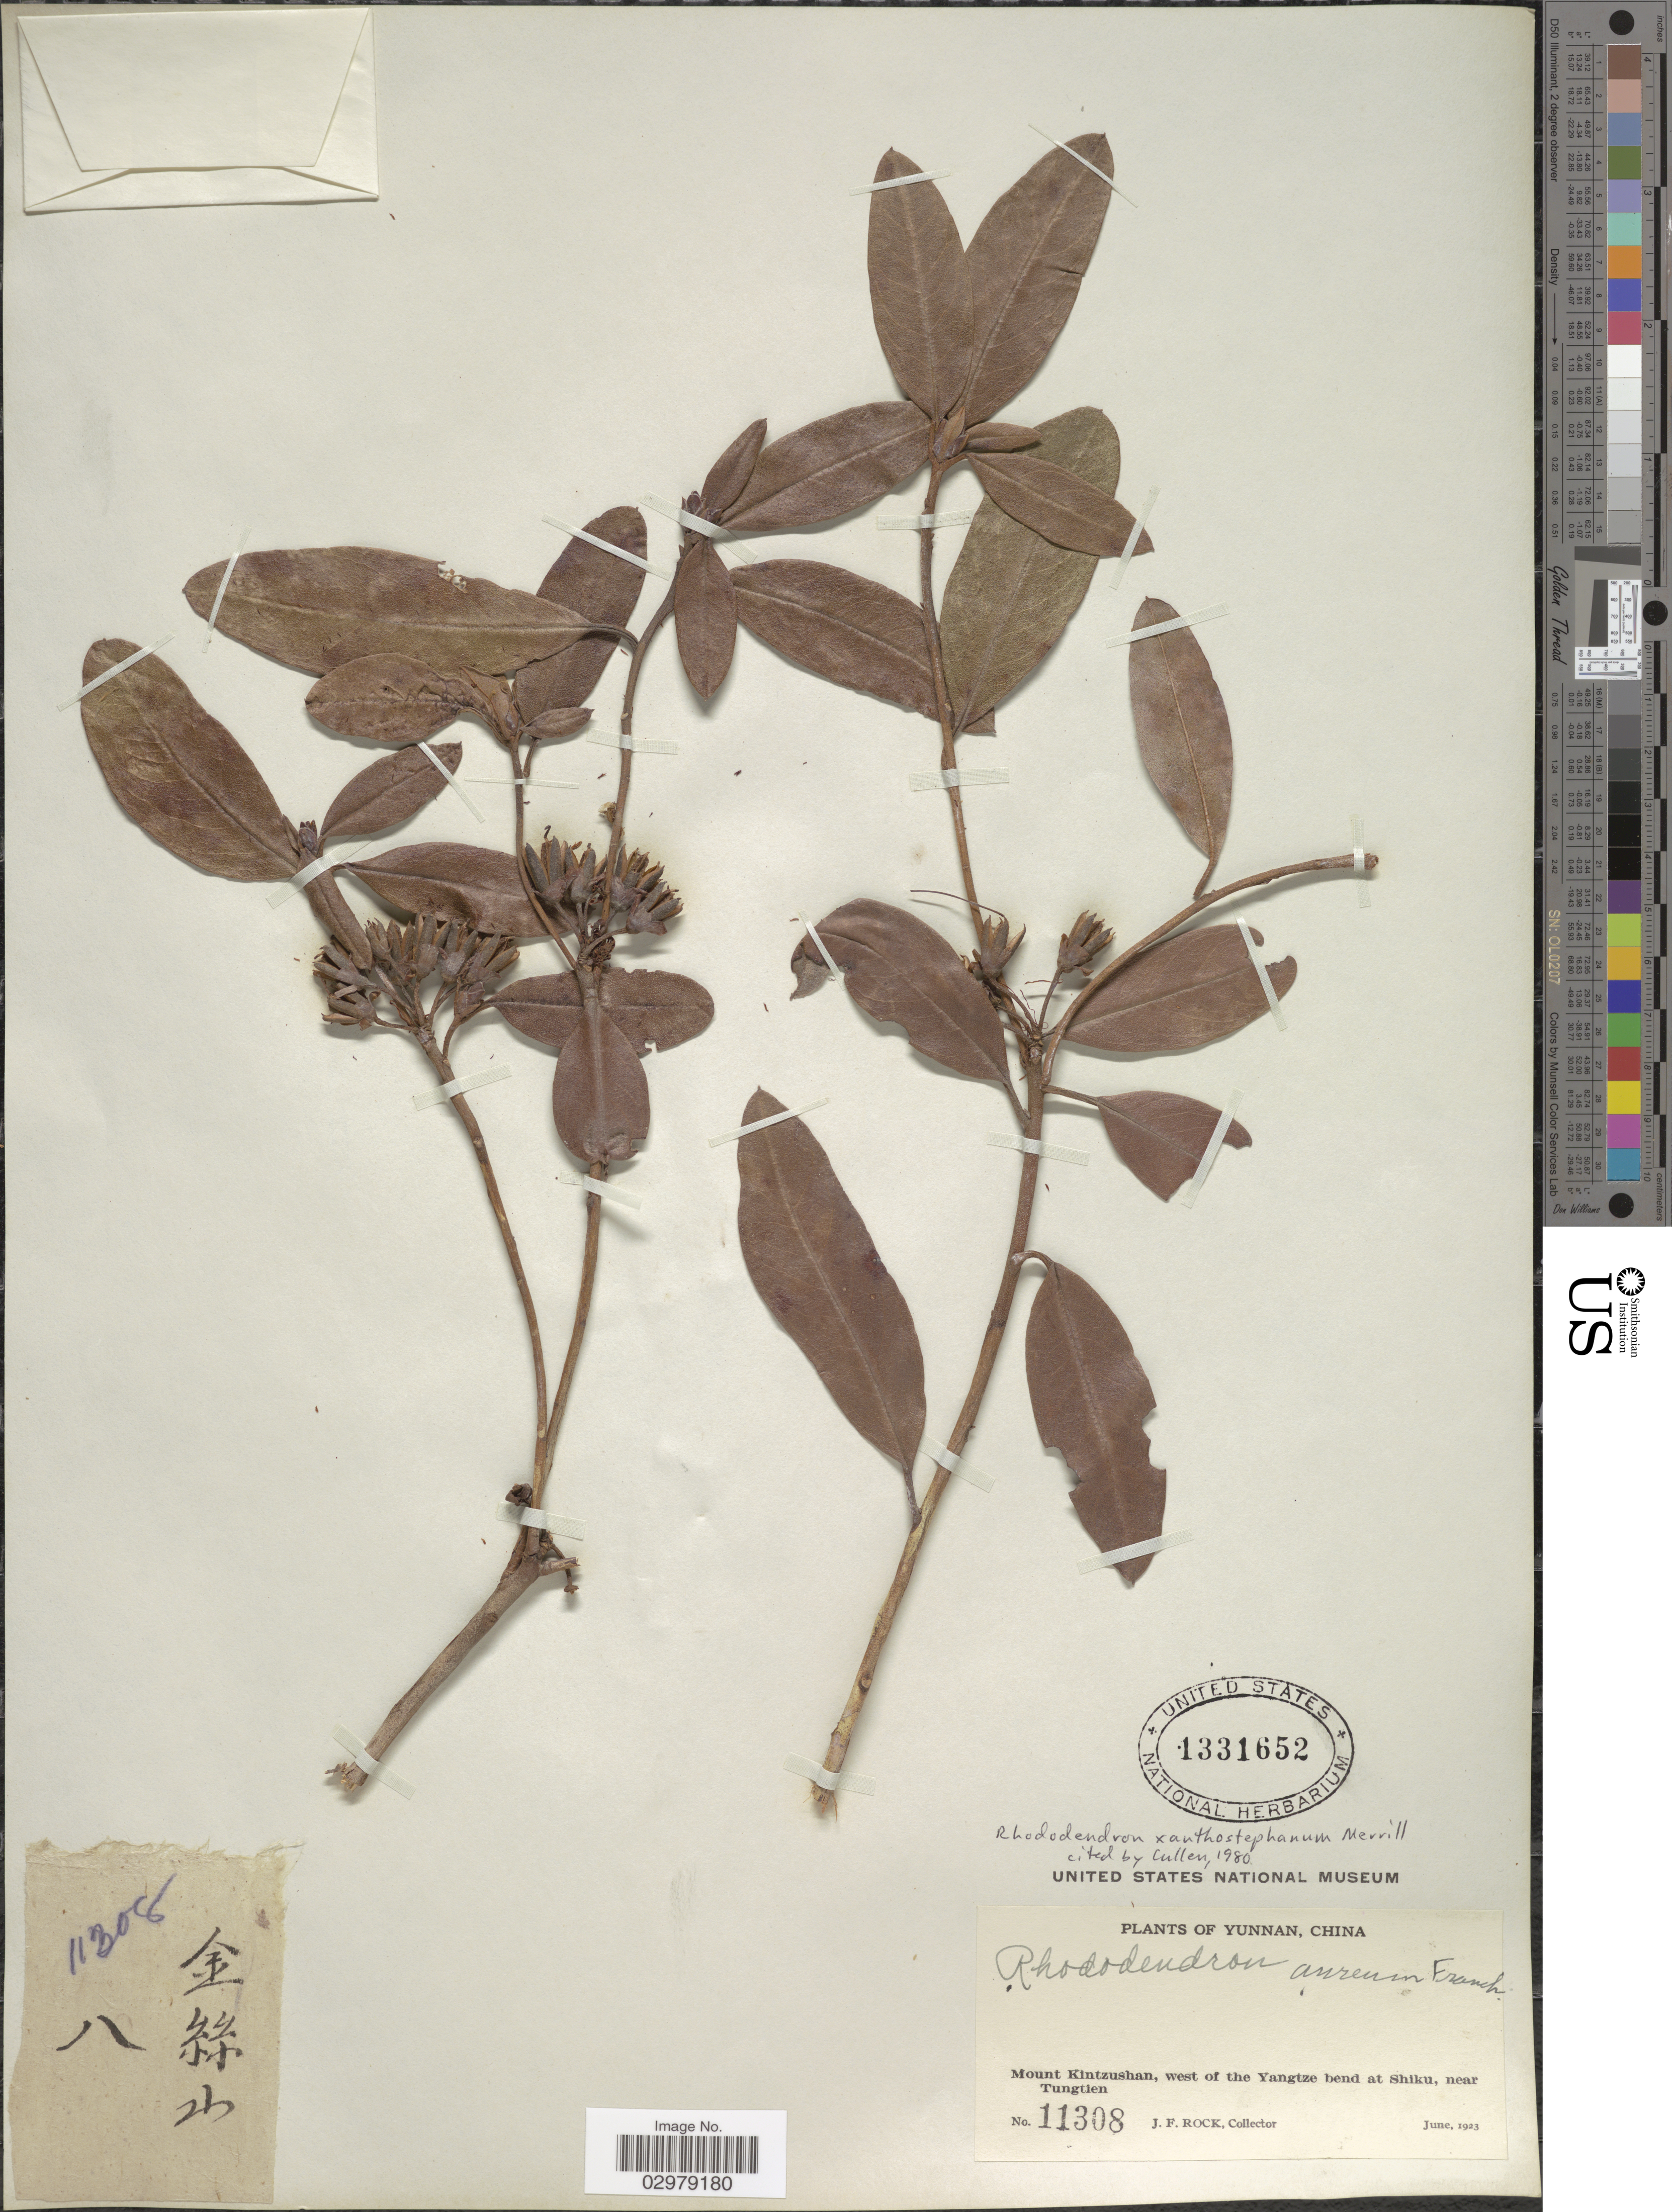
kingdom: Plantae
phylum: Tracheophyta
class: Magnoliopsida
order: Ericales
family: Ericaceae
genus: Rhododendron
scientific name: Rhododendron xanthostephanum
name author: Merr.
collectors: J. Rock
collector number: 11308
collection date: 1923-06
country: China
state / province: Yunnan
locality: Mount Kintzushan, west of the Yangtze bend at Shiku, near Tungtien.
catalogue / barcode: US 1331652